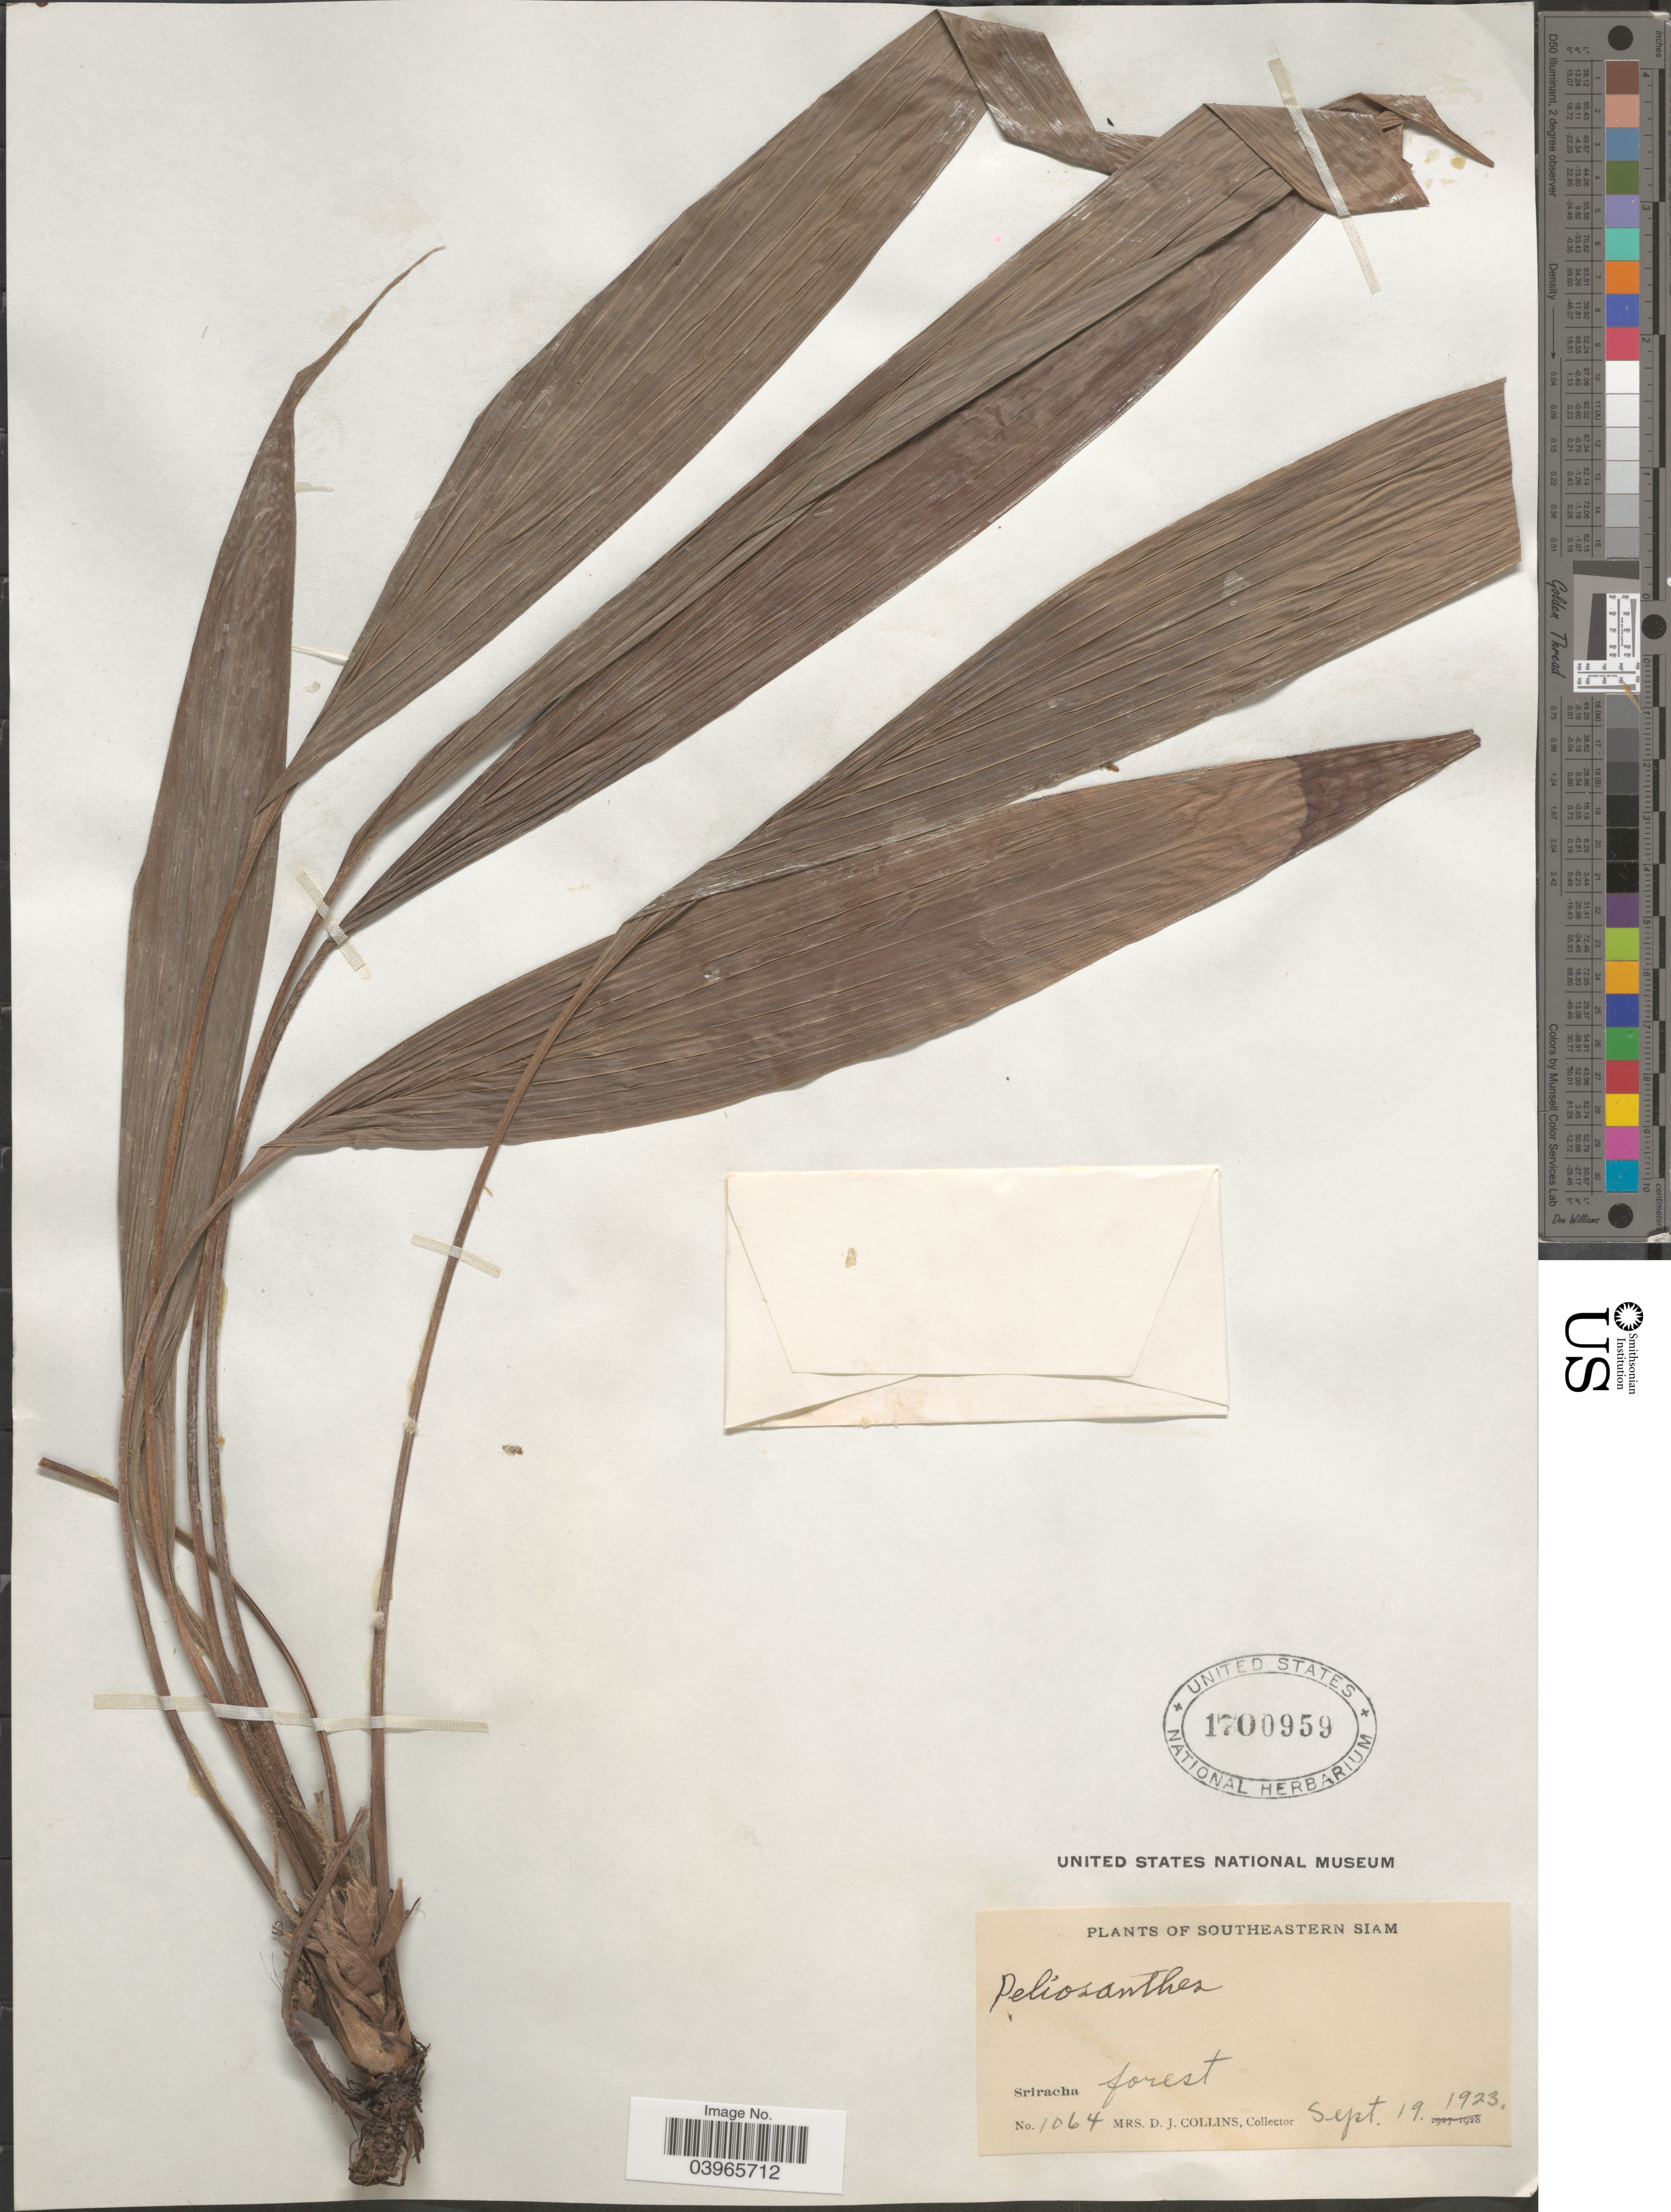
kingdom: Plantae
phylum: Tracheophyta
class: Liliopsida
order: Asparagales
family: Asparagaceae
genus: Peliosanthes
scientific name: Peliosanthes sp.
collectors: Mrs. D. J. Collins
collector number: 1064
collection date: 1923-09-19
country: Thailand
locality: Southeastern Siam. Sriracha forest.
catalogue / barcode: US 1700959